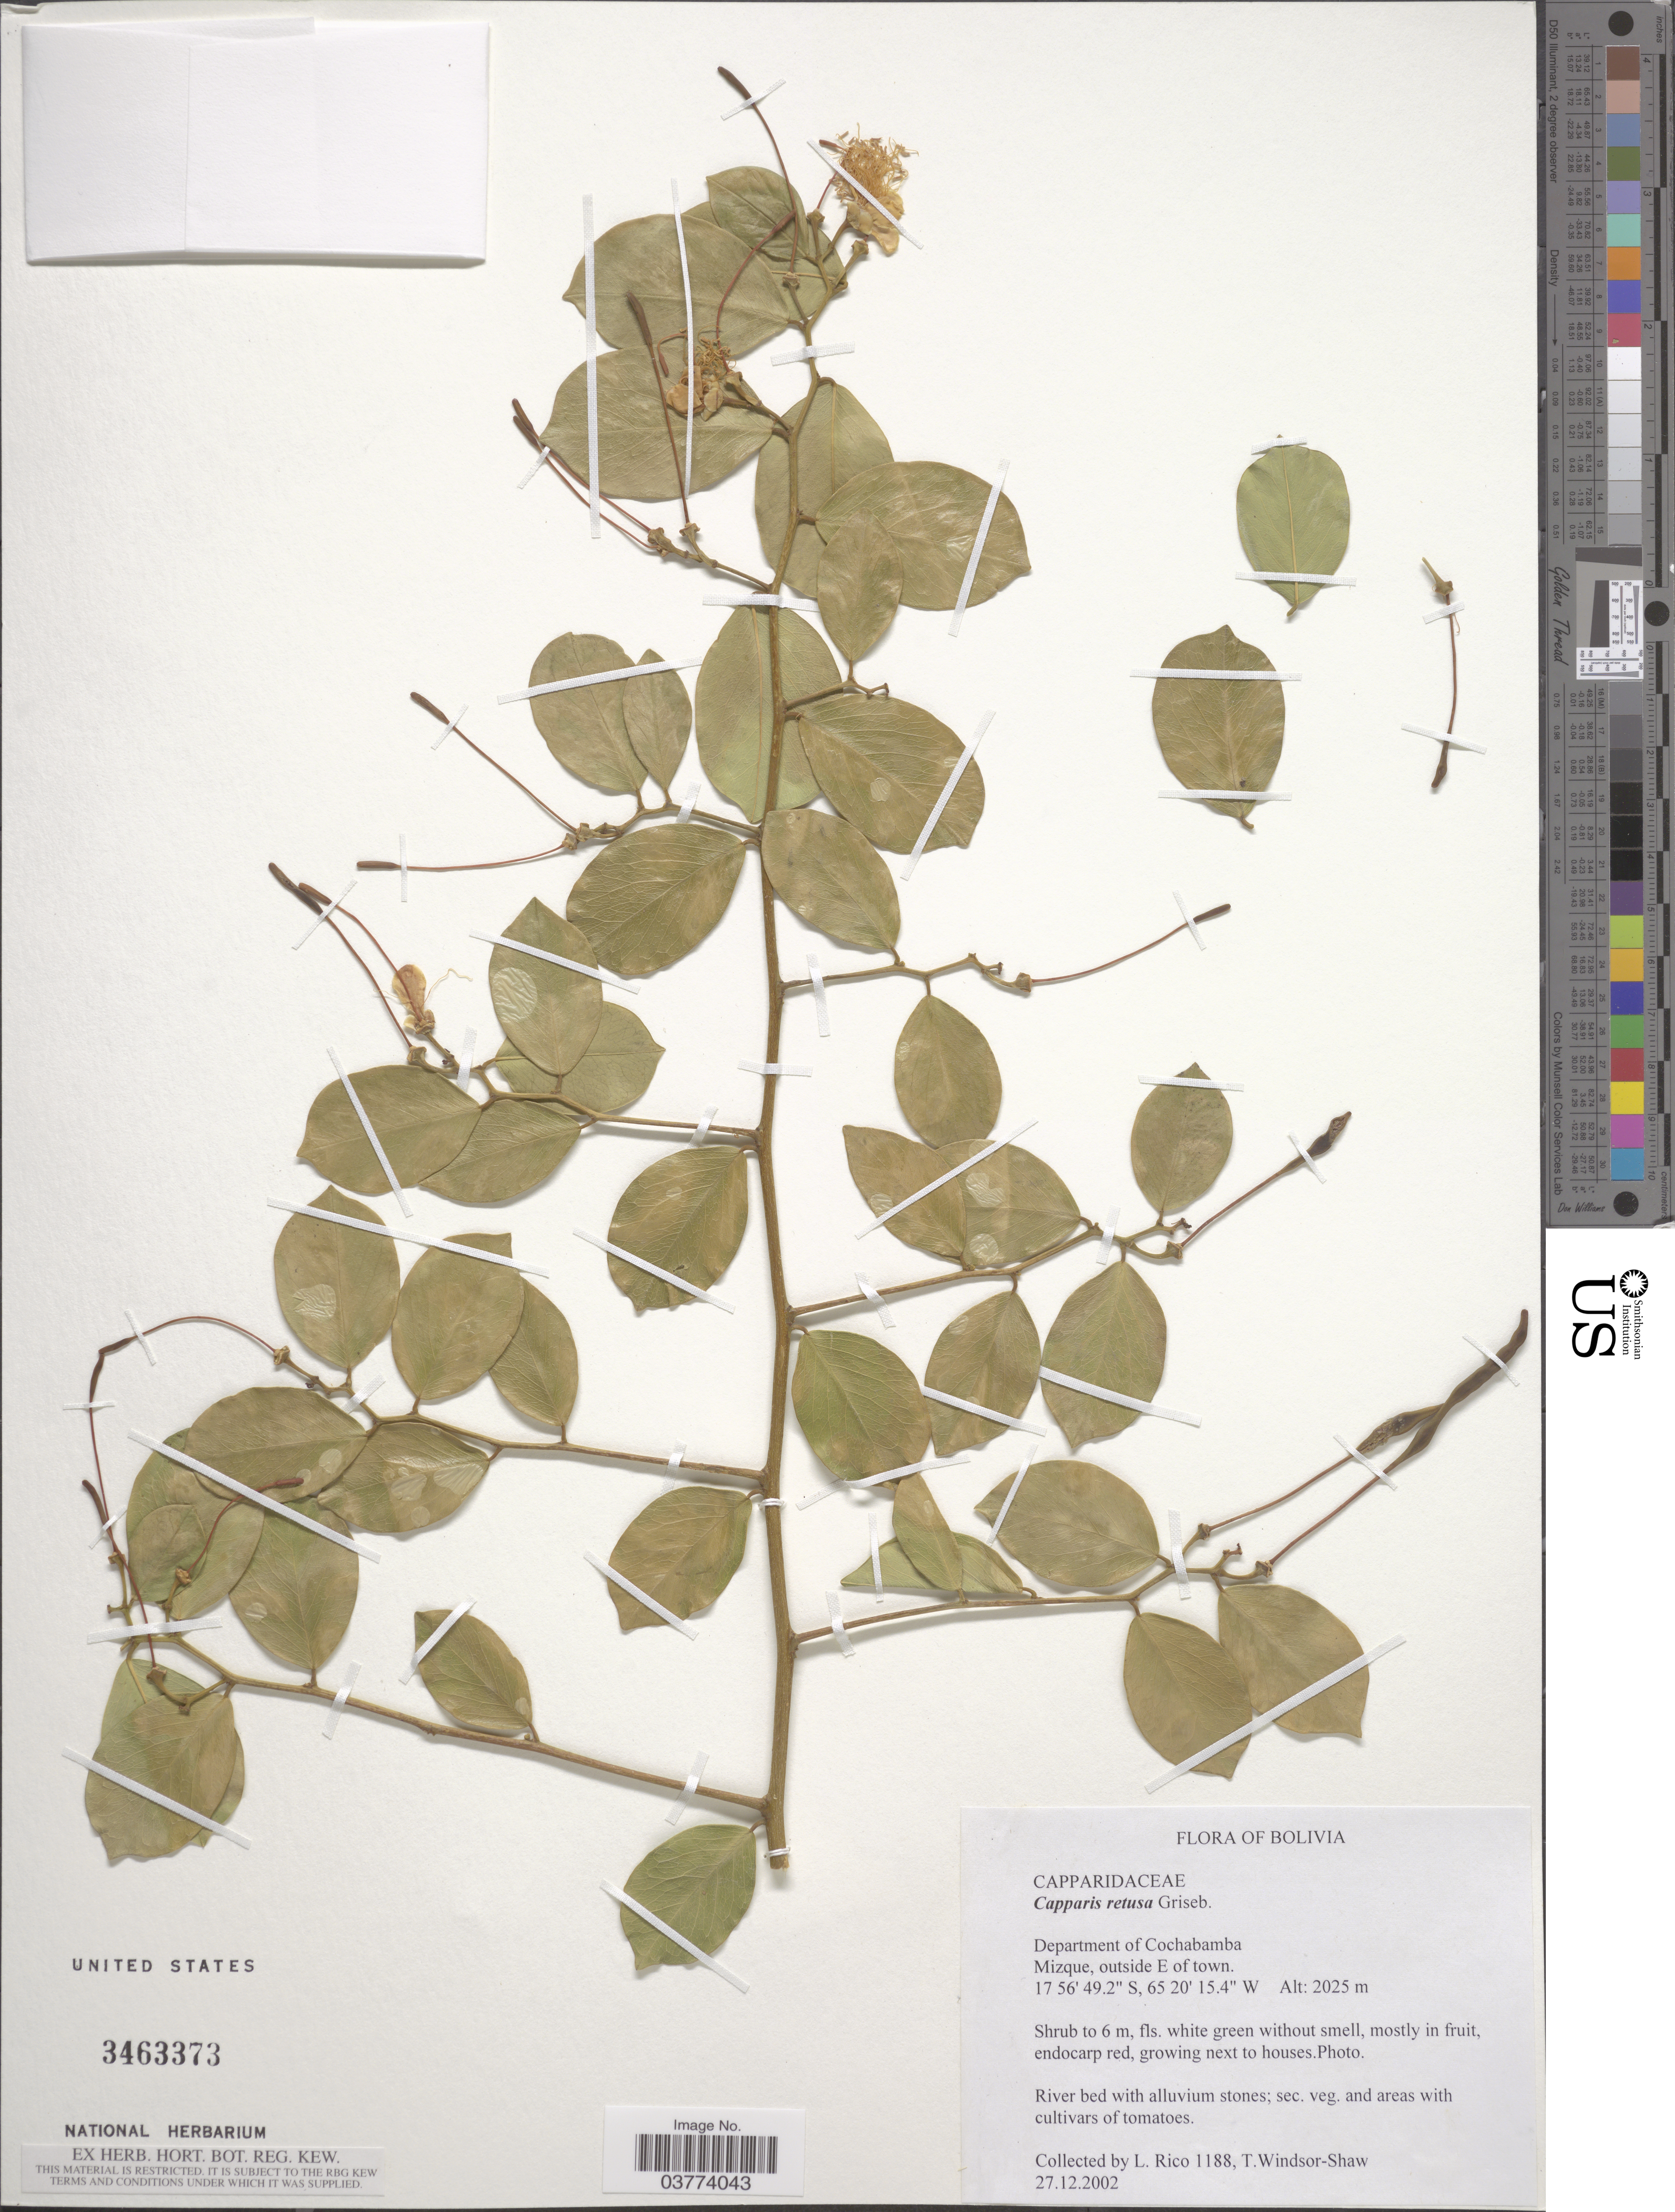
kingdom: Plantae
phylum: Tracheophyta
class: Magnoliopsida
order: Brassicales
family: Capparaceae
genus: Cynophalla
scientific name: Cynophalla retusa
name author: (Griseb.) Cornejo & Iltis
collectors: L. Rico & T. Windsor-Shaw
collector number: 1188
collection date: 2002-12-27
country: Bolivia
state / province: Cochabamba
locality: Department of Cochabamba. Mizque, outside E of town.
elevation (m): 2025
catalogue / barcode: US 3463373